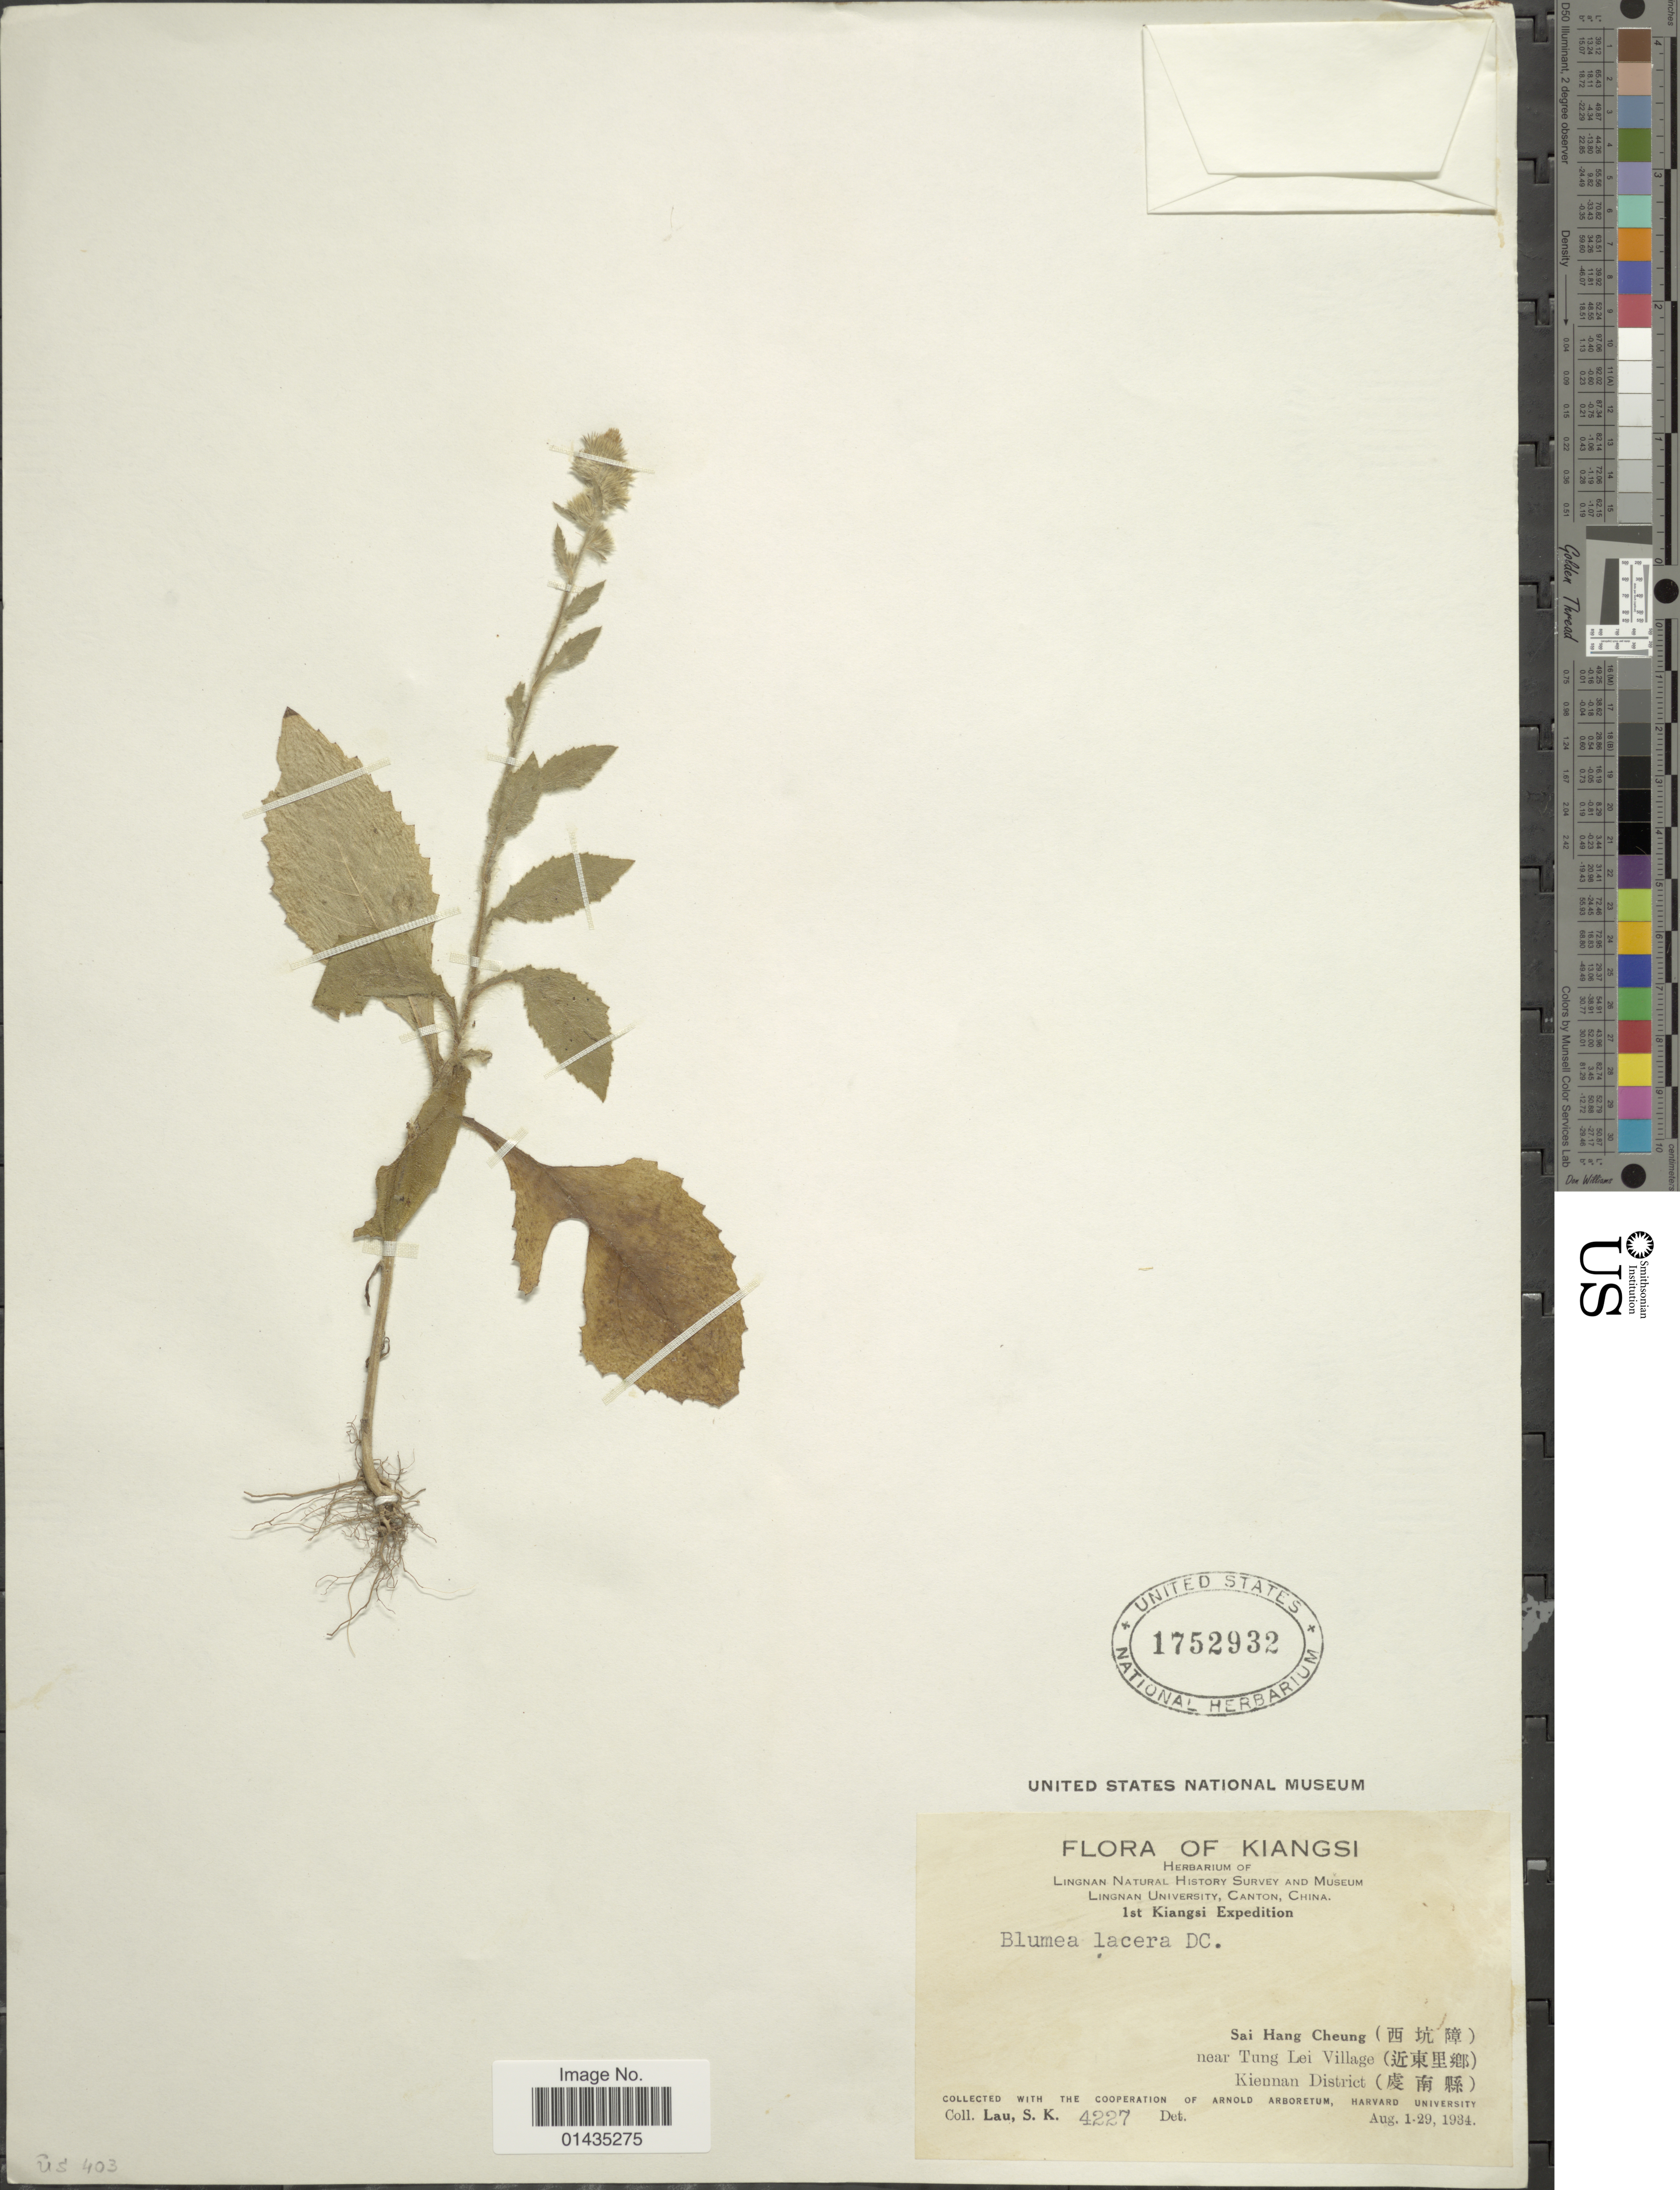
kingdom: Plantae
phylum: Tracheophyta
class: Magnoliopsida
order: Asterales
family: Asteraceae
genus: Blumea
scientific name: Blumea lacera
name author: (Roxb.) DC.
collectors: S. K. Lau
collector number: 4227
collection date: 1934-08-01/1934-08-29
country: China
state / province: Jiangxi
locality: Kiangsi, Sai Hang Cheung, near Tung Lei Village, Kiennan District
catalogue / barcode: US 1752932